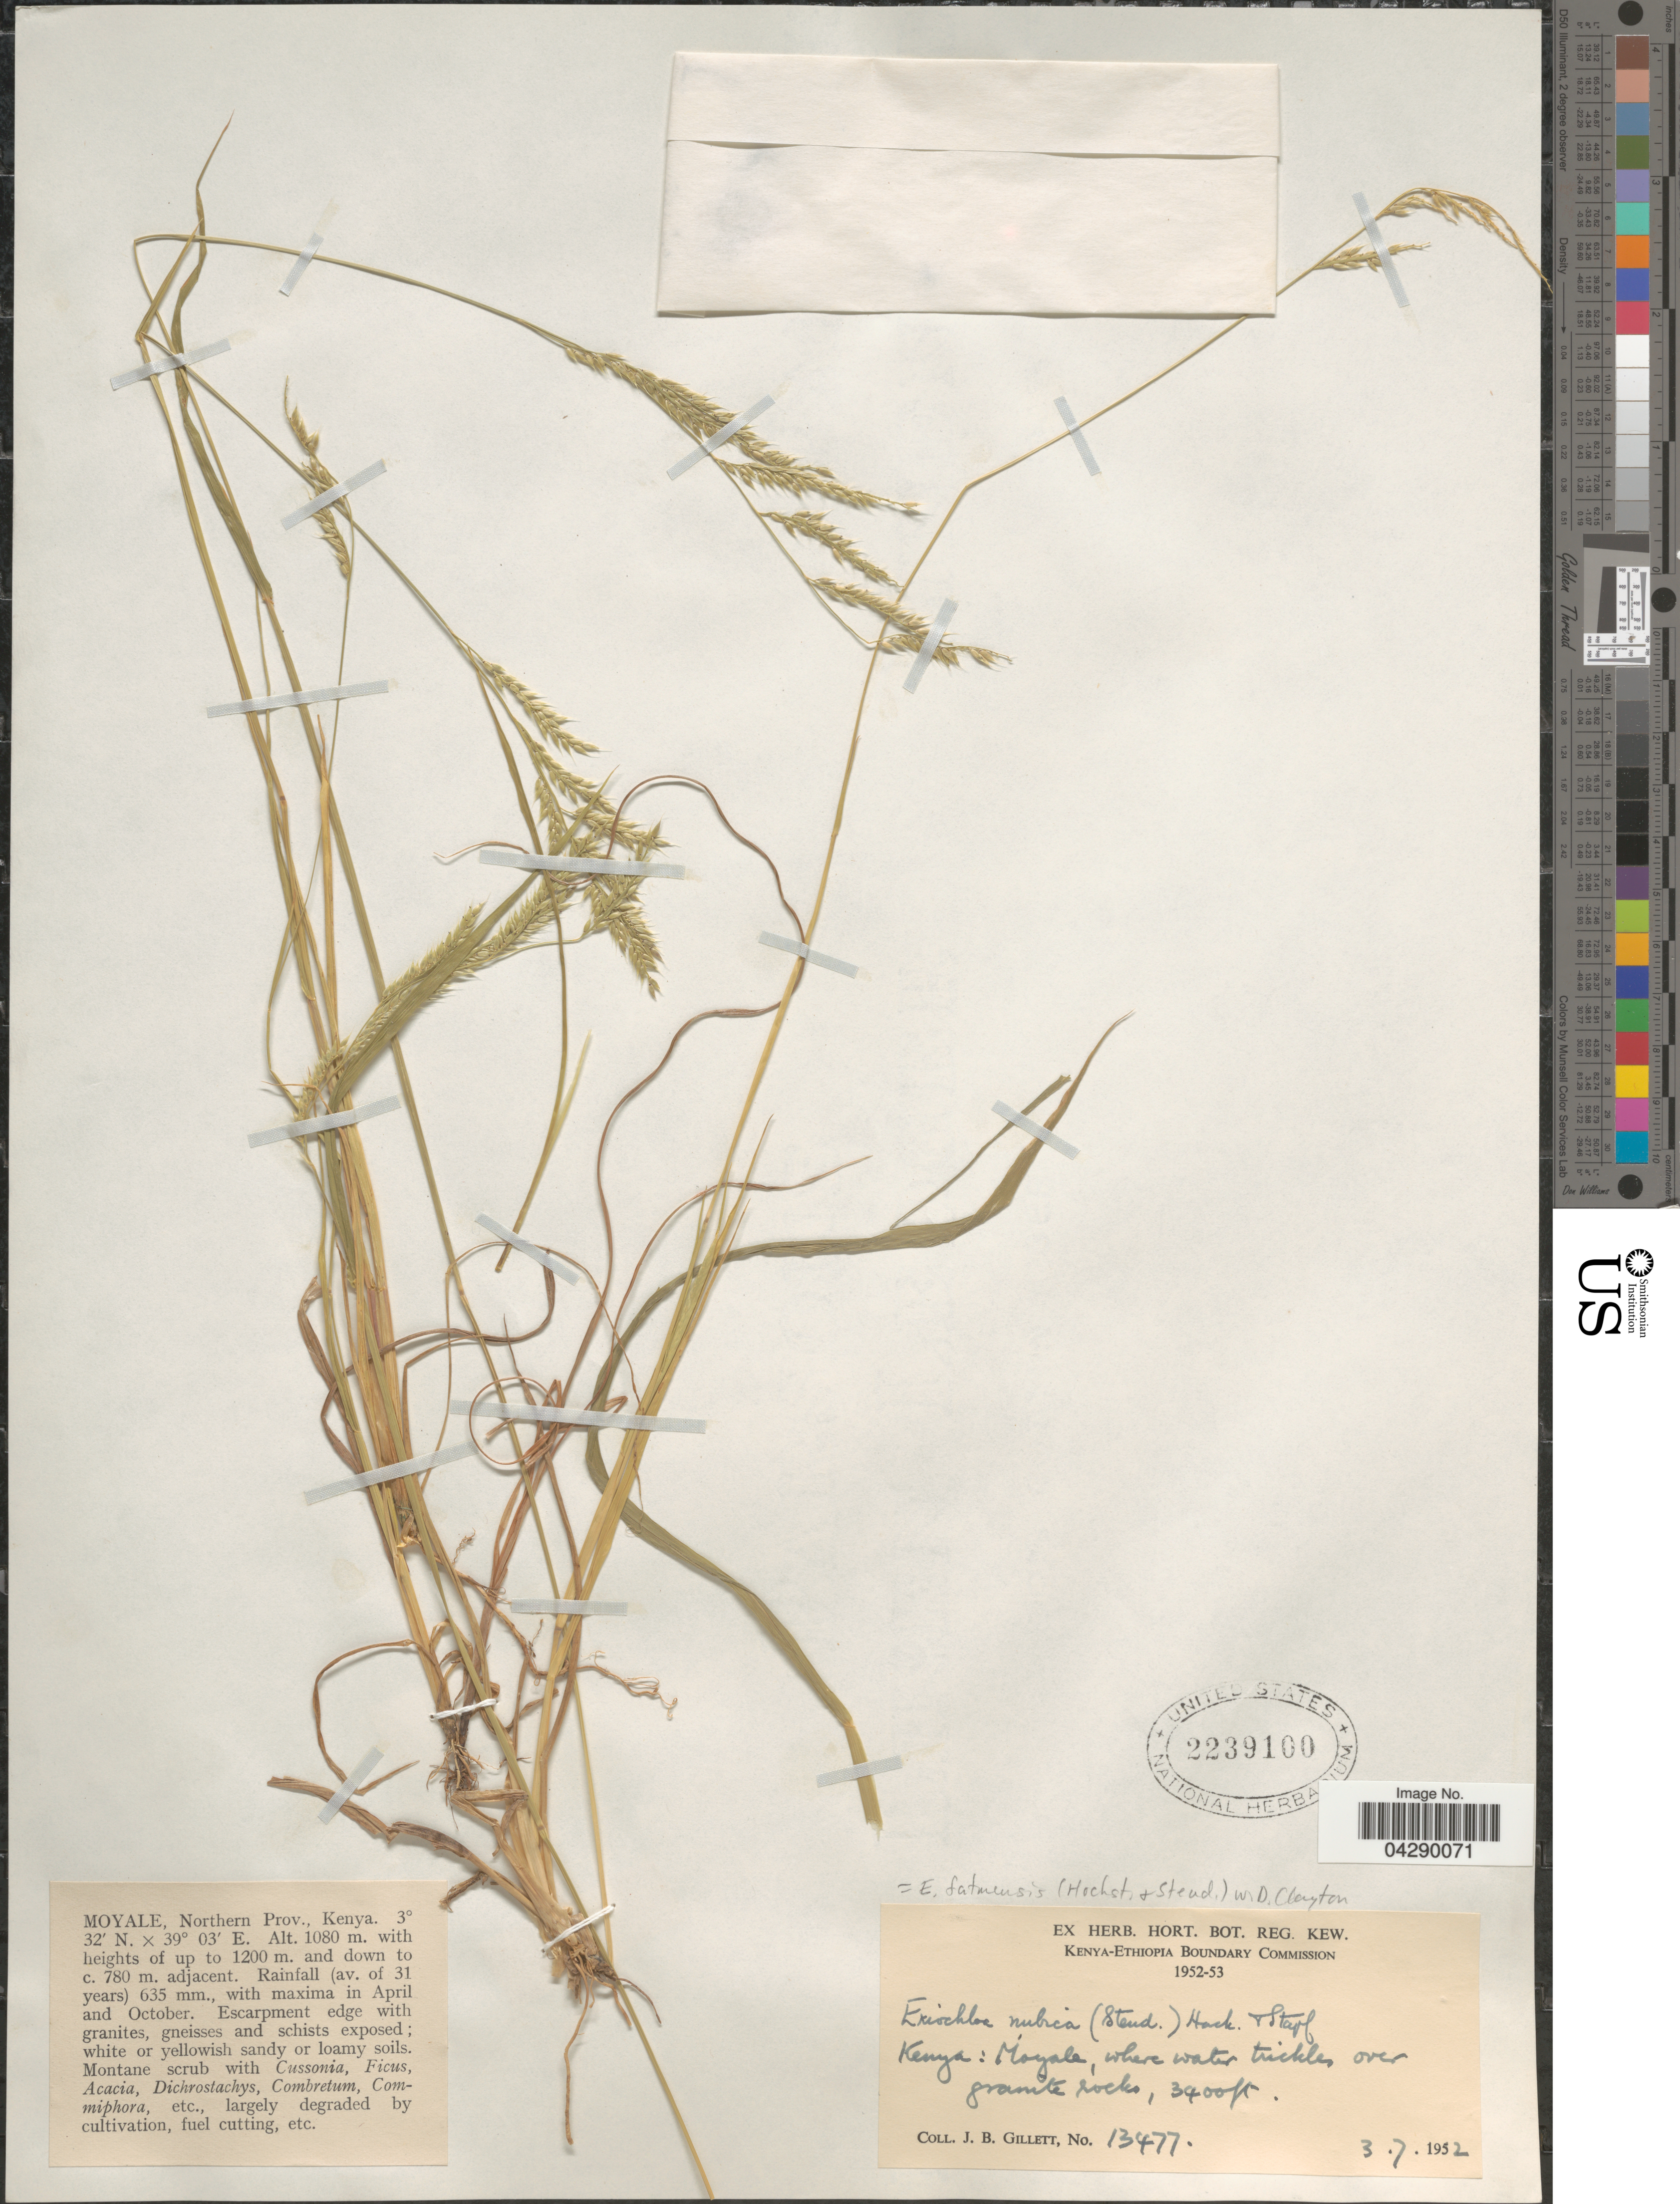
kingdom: Plantae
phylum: Tracheophyta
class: Liliopsida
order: Poales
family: Poaceae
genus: Eriochloa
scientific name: Eriochloa fatmensis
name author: (Hochst. & Steud.) Clayton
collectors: J. B. Gillett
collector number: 13477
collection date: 1952-07-03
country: Kenya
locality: Kenya-Ethiopia Boundary Commission 1952-53. Moyale, Northern Prov.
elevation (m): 1080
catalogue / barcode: US 2239100